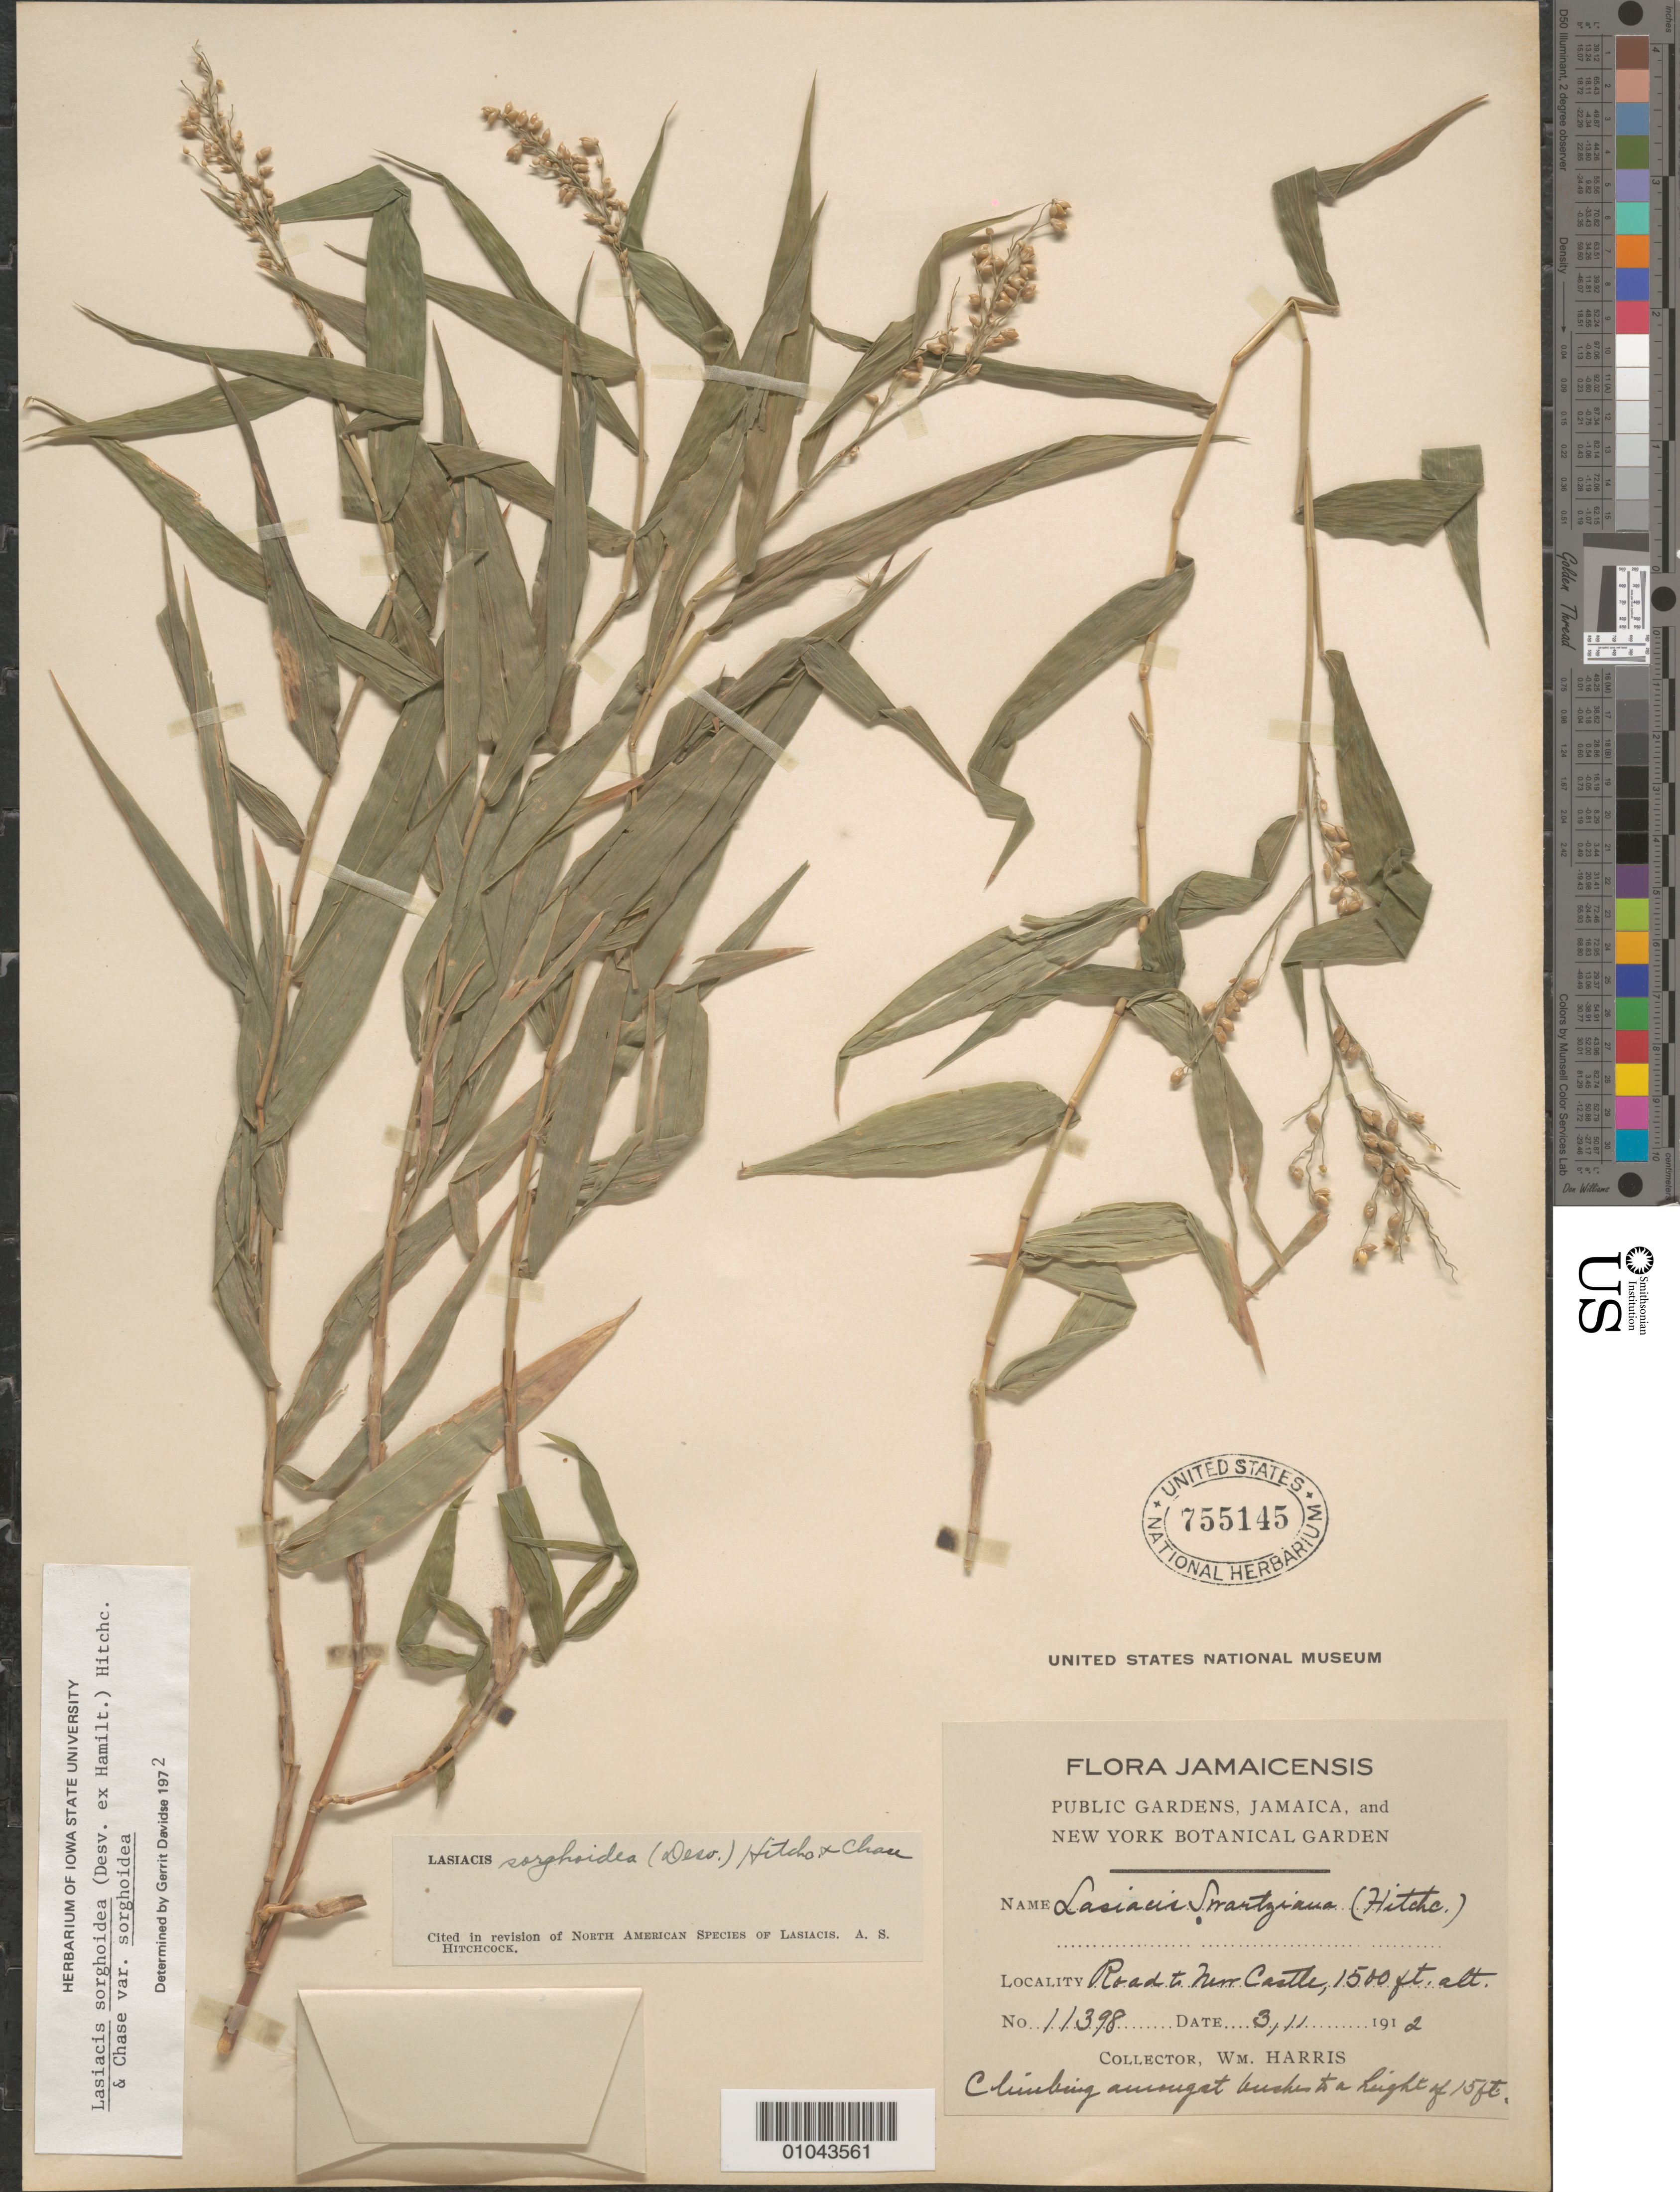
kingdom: Plantae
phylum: Tracheophyta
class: Liliopsida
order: Poales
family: Poaceae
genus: Lasiacis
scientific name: Lasiacis sorghoidea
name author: (Desv. ex Ham.) Hitchc. & Chase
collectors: W. Harris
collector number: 11398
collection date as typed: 03 Nov 1912 or 11 Mar 1912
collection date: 1912-03-11 or 1912-11-03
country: Jamaica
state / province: Saint Andrew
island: Jamaica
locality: Road to Newcastle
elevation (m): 457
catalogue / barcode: US 755145